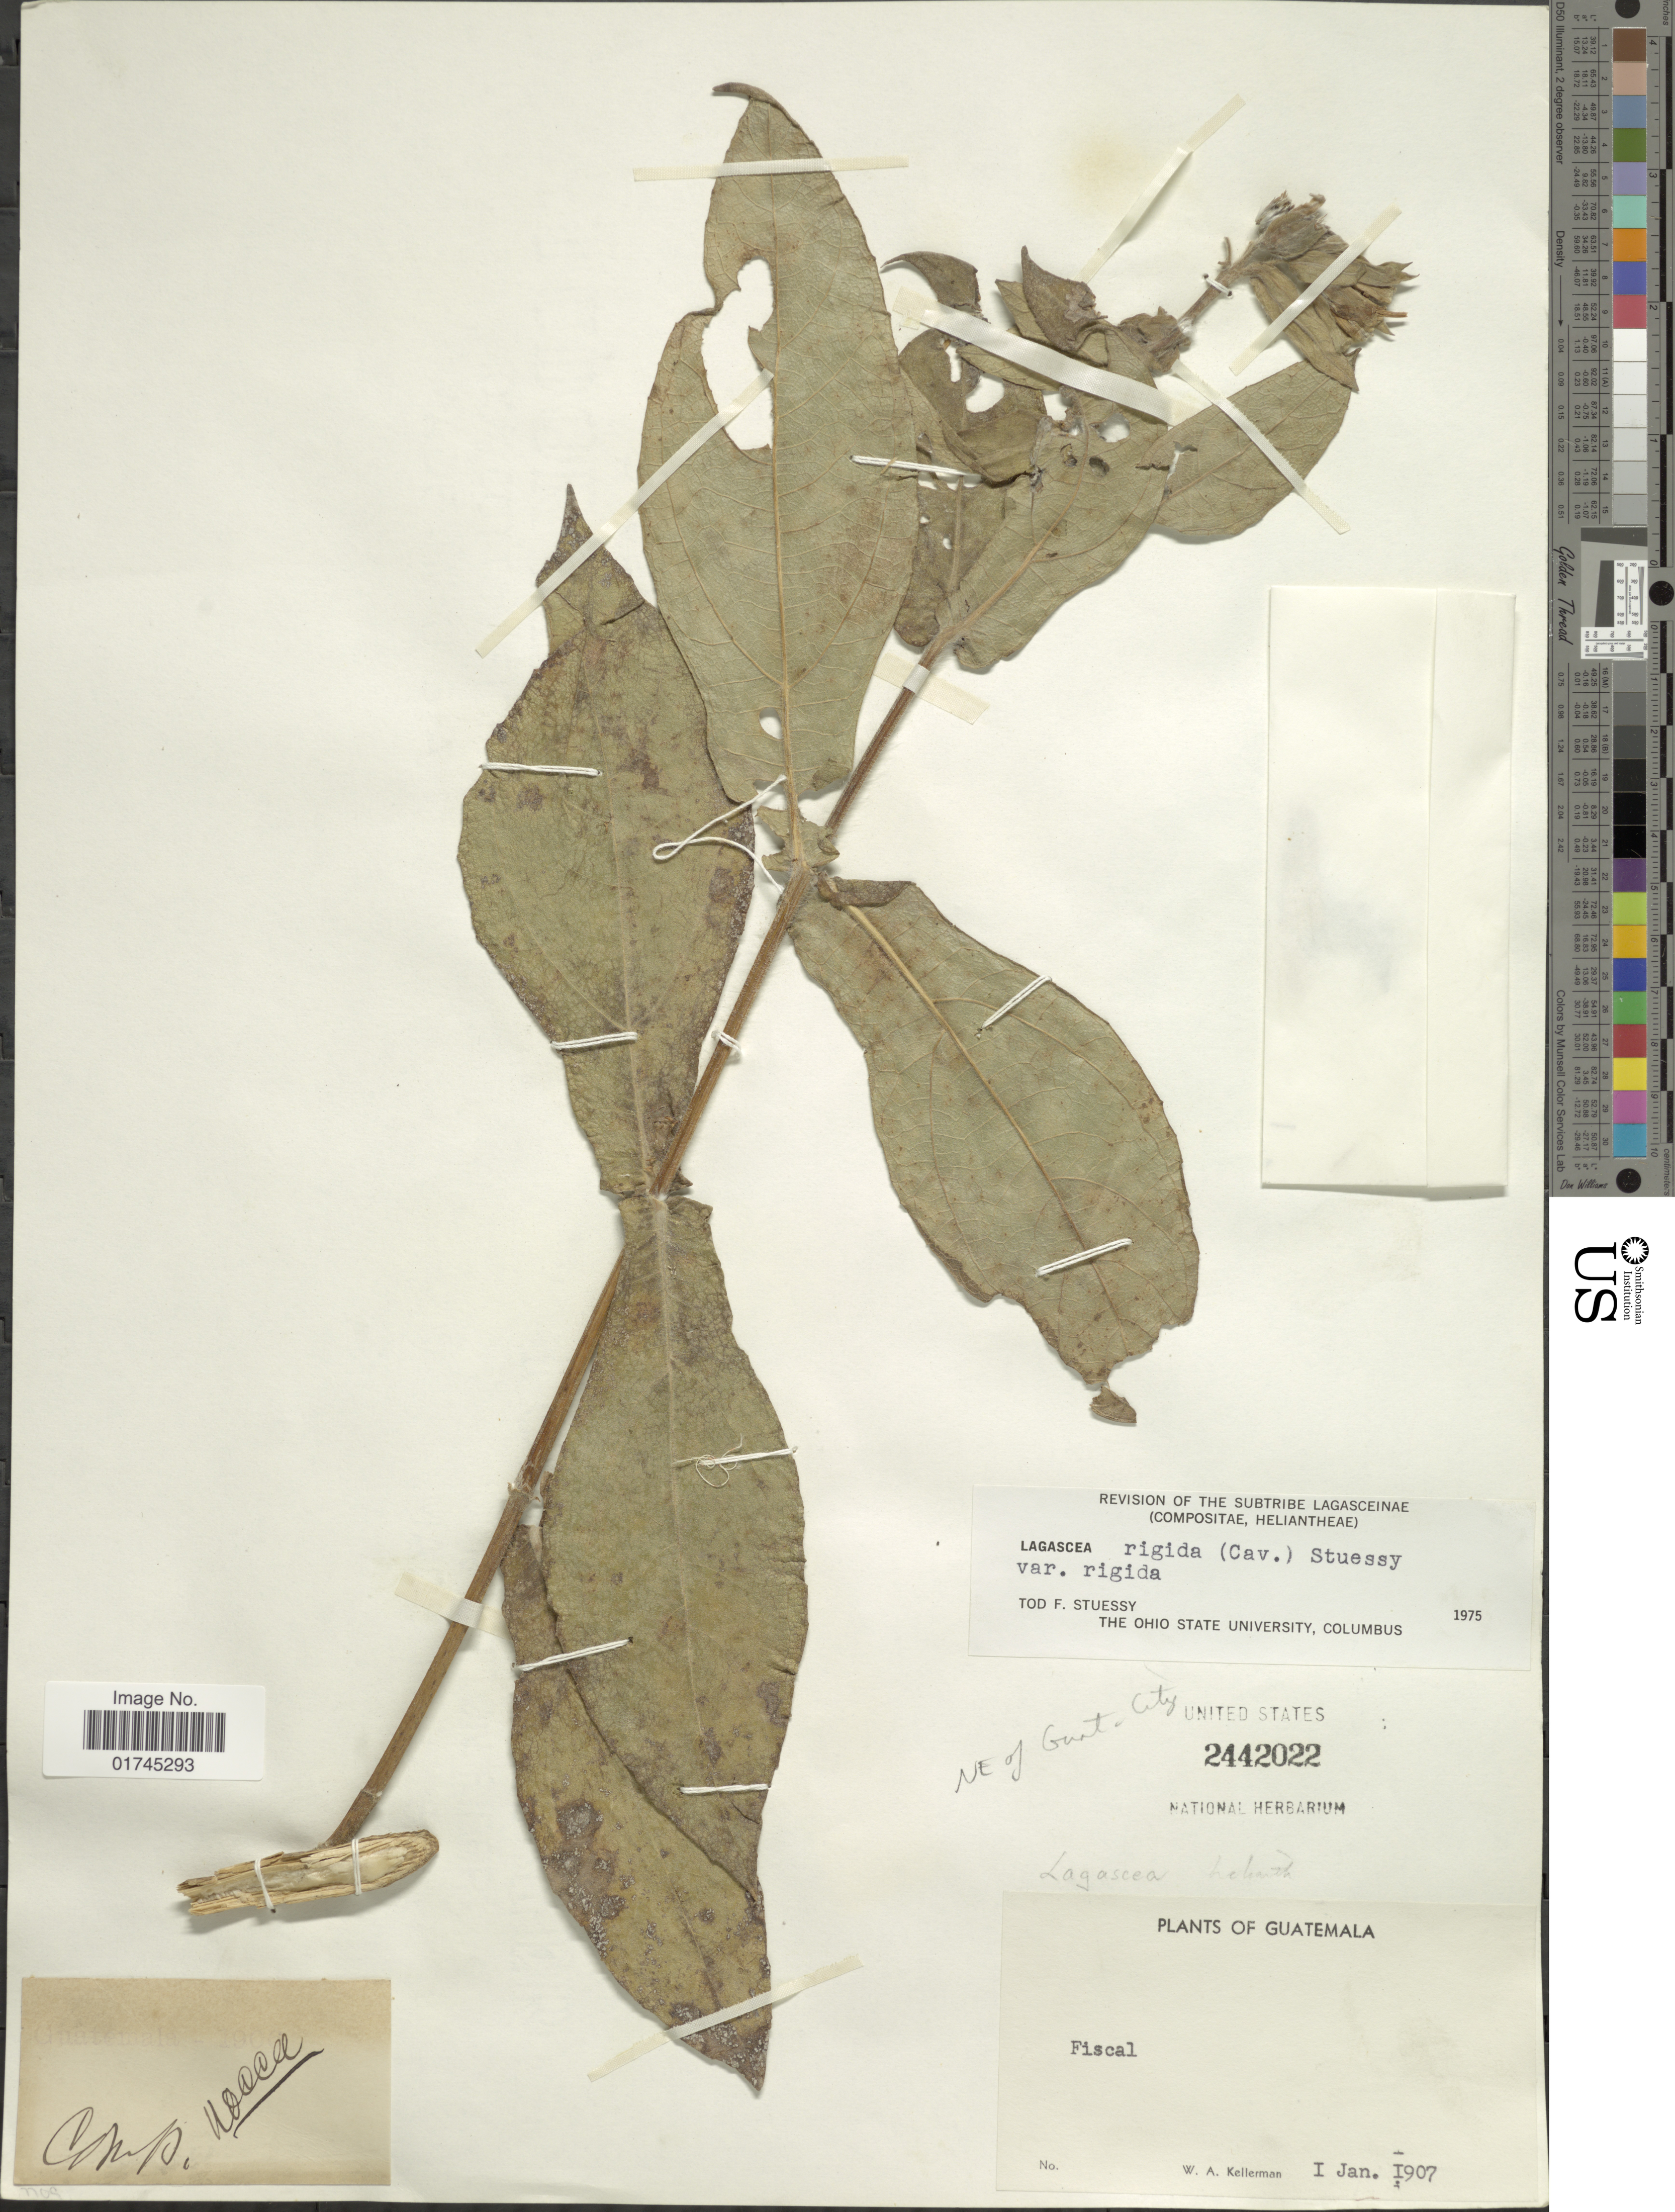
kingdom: Plantae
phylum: Tracheophyta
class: Magnoliopsida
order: Asterales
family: Asteraceae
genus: Lagascea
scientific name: Lagascea helianthifolia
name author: Kunth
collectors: W. Kellerman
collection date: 1907-01-01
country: Guatemala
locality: Fiscal, [unsure placement] NE of Guat. City.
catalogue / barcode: US 2442022